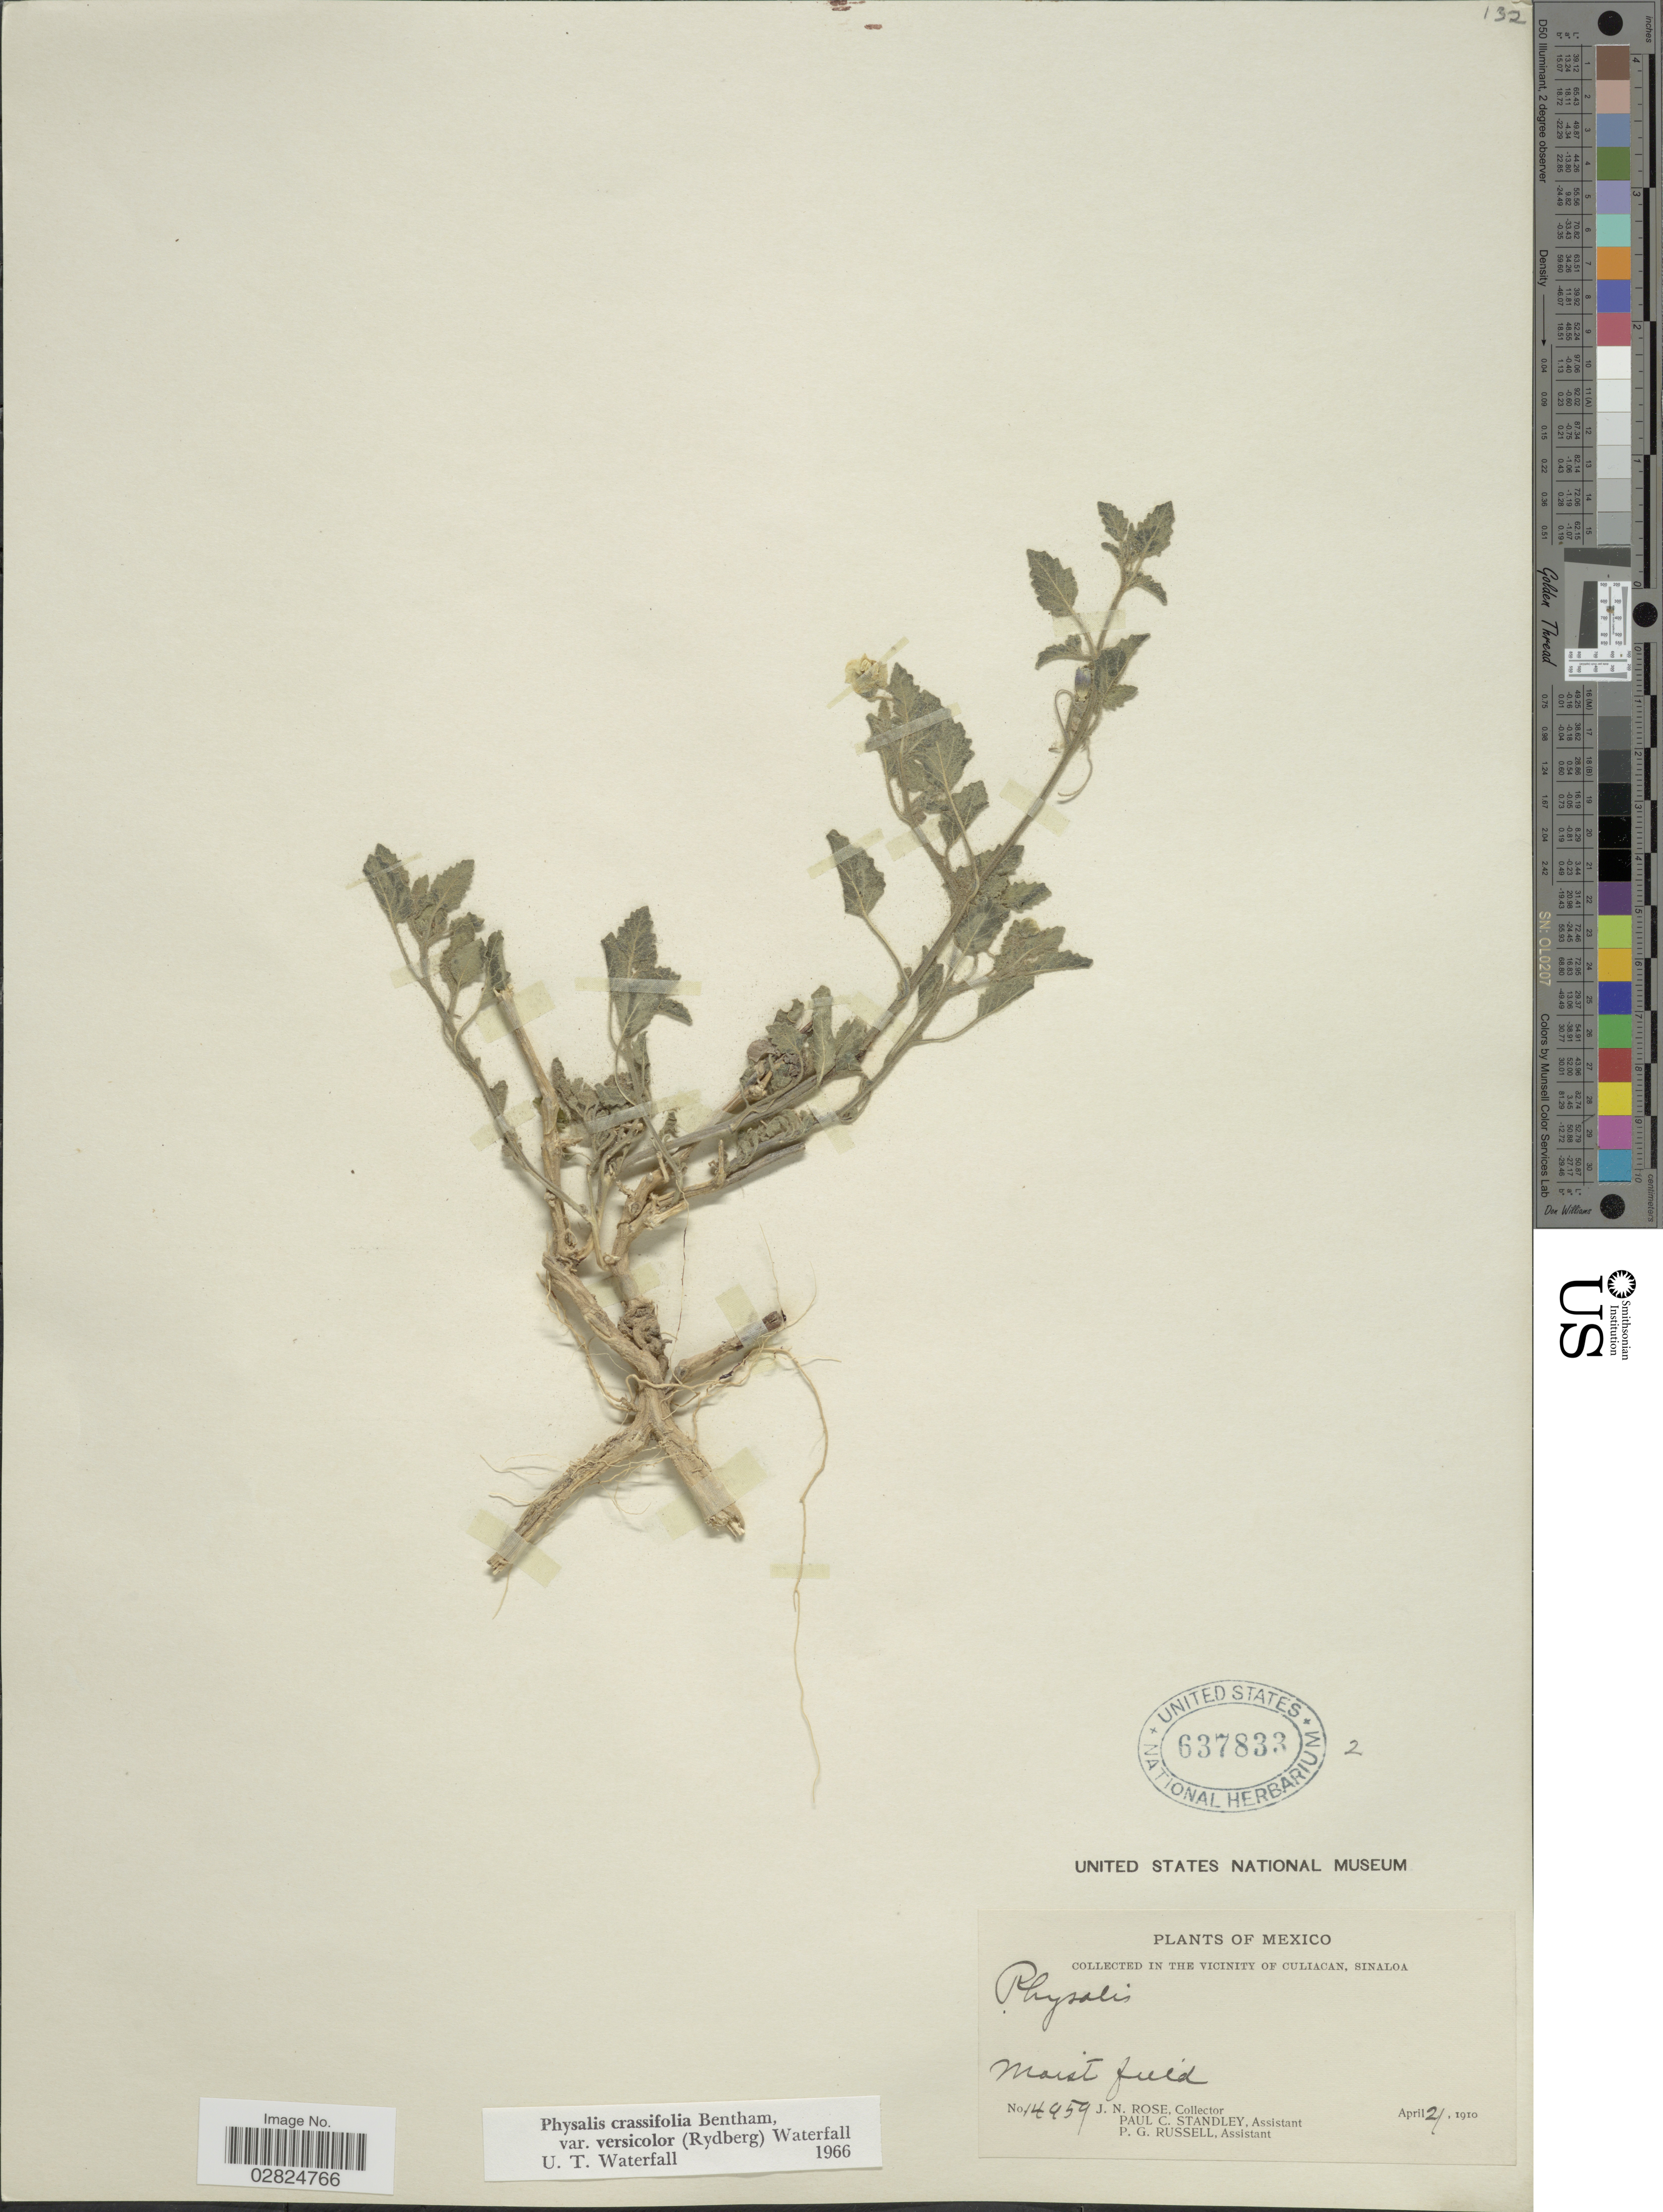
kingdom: Plantae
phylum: Tracheophyta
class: Magnoliopsida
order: Solanales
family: Solanaceae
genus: Physalis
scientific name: Physalis crassifolia var. versicolor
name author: Benth.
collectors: J. N. Rose, P. C. Standley & P. G. Russell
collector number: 14959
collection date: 1910-04-21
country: Mexico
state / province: Sinaloa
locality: Vicinity of Culiacan.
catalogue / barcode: US 637833